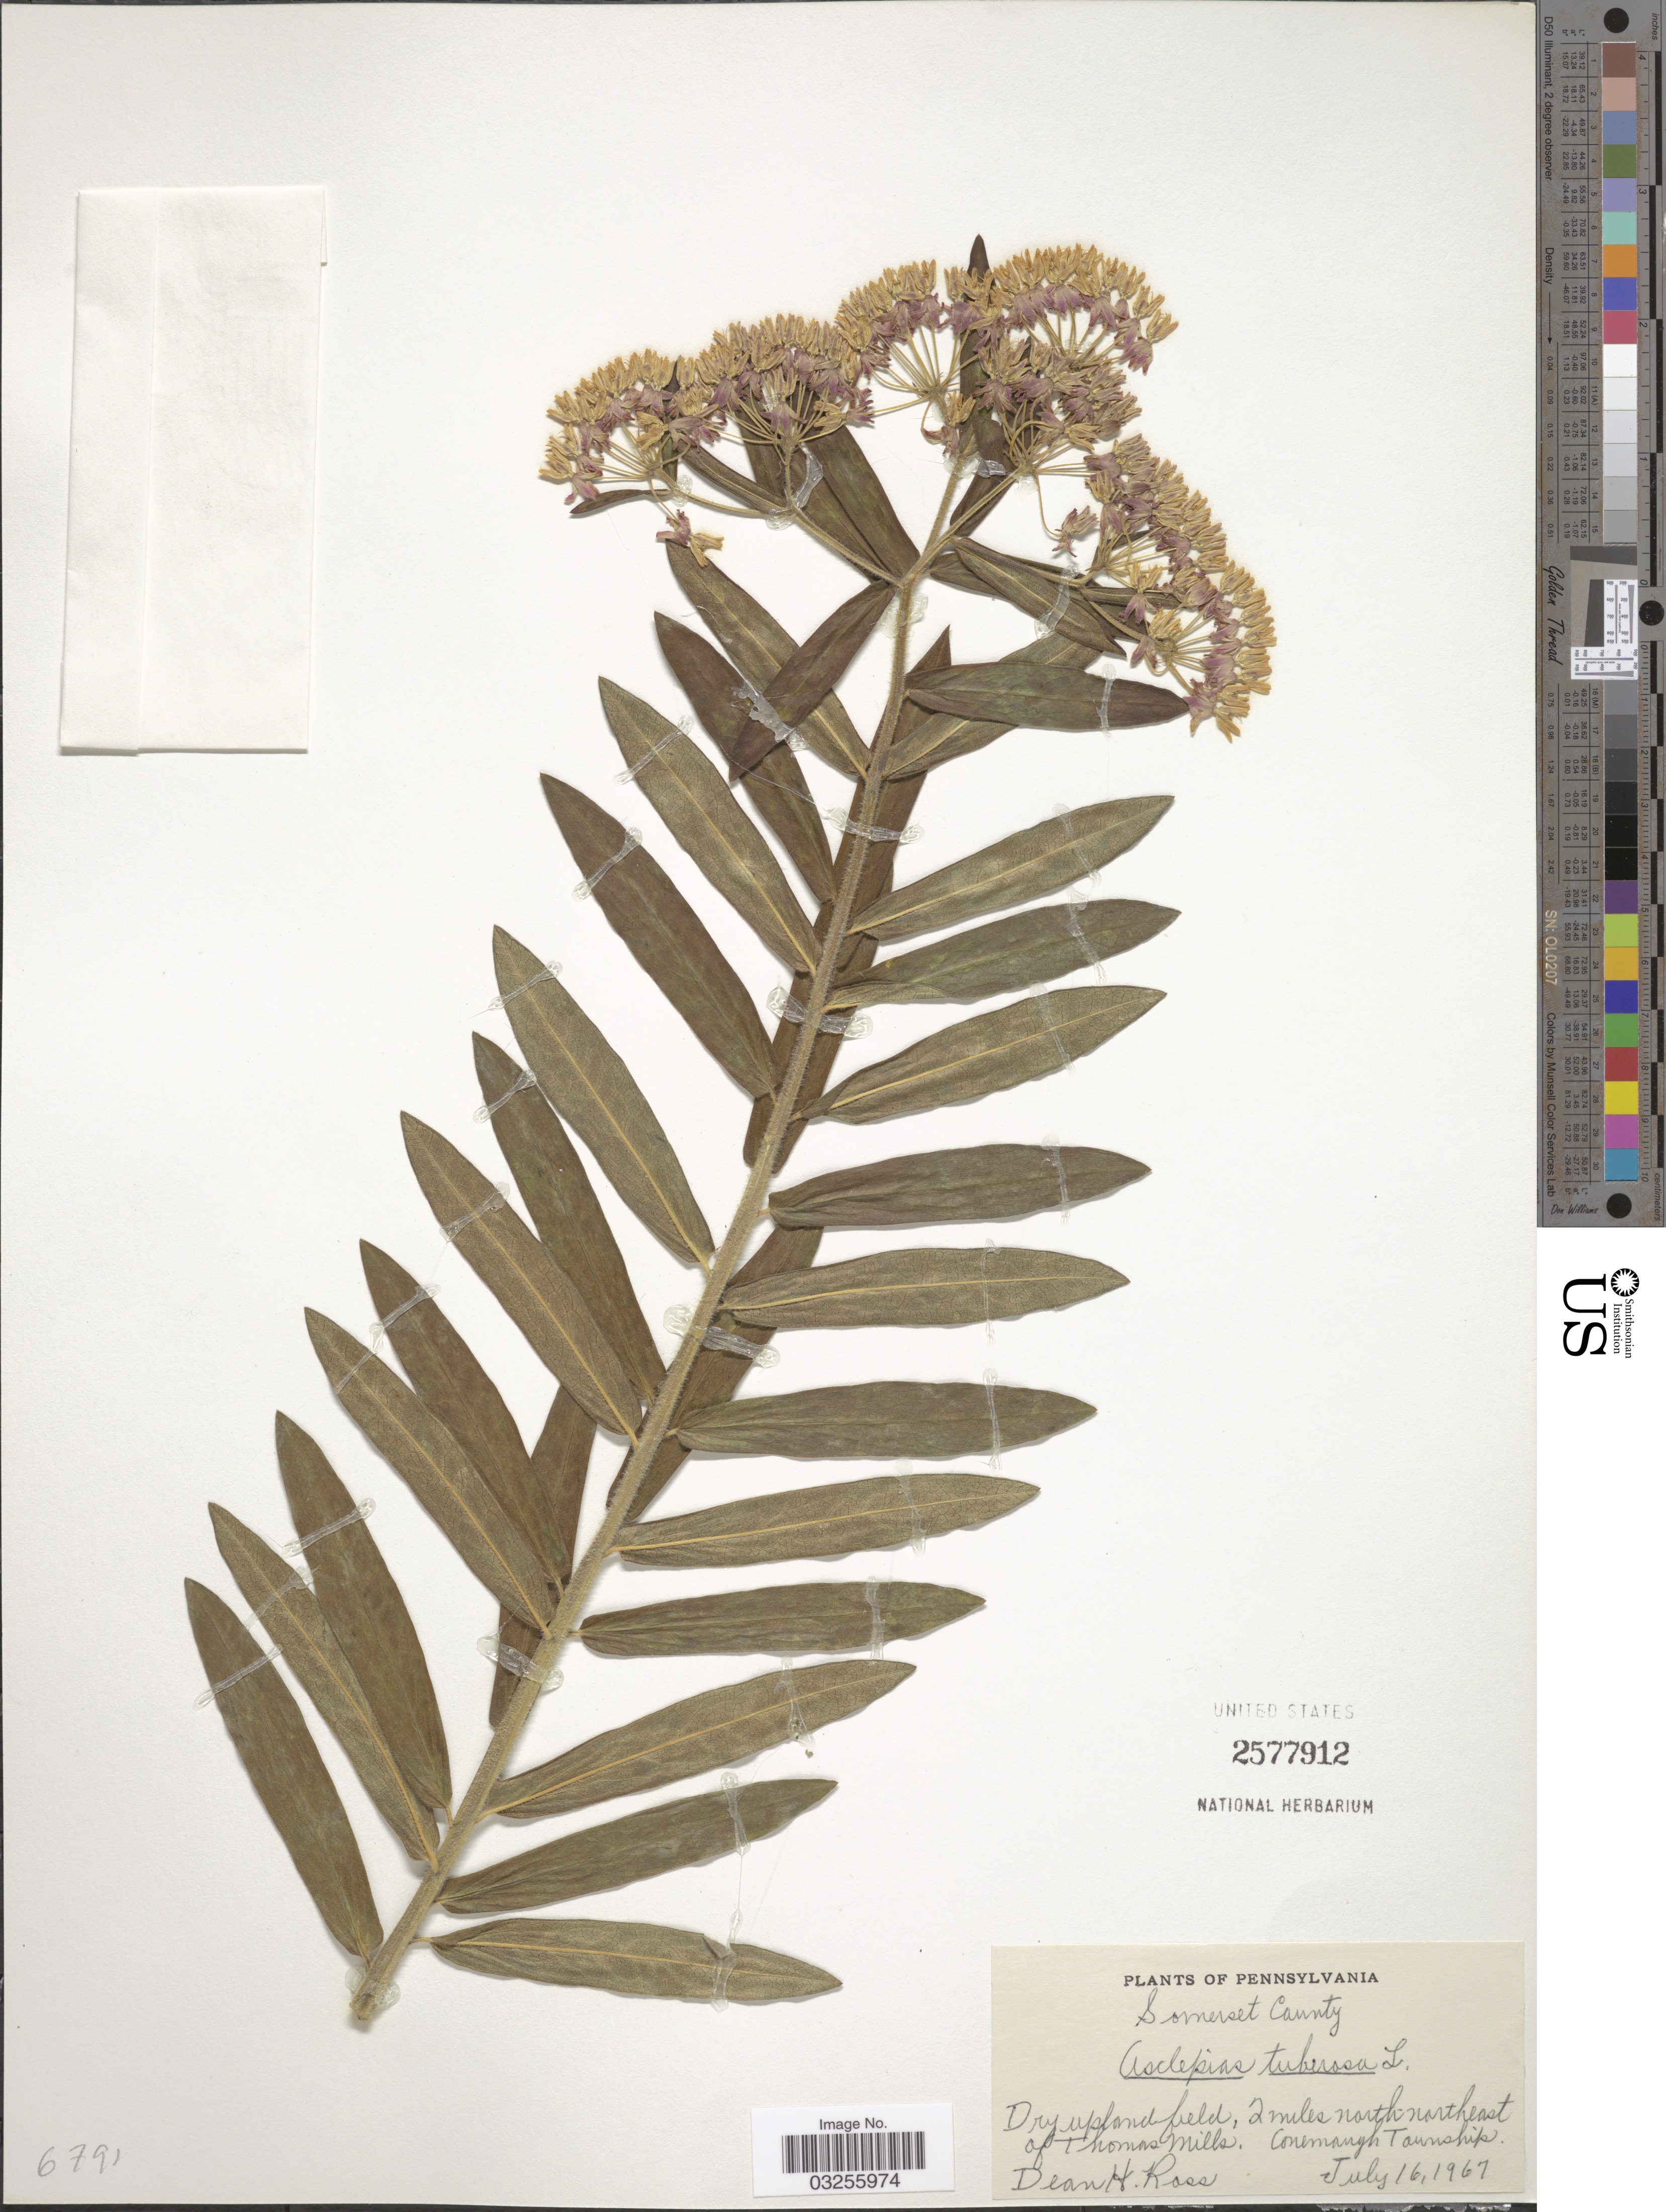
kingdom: Plantae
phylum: Tracheophyta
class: Magnoliopsida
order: Gentianales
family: Apocynaceae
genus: Asclepias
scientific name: Asclepias tuberosa subsp. tuberosa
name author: L.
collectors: D. Ross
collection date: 1967-07-16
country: United States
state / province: Pennsylvania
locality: Somerset County. Dry upland field, 2 miles north northeast of Thomas Mills. Conemaugh Township.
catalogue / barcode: US 2577912